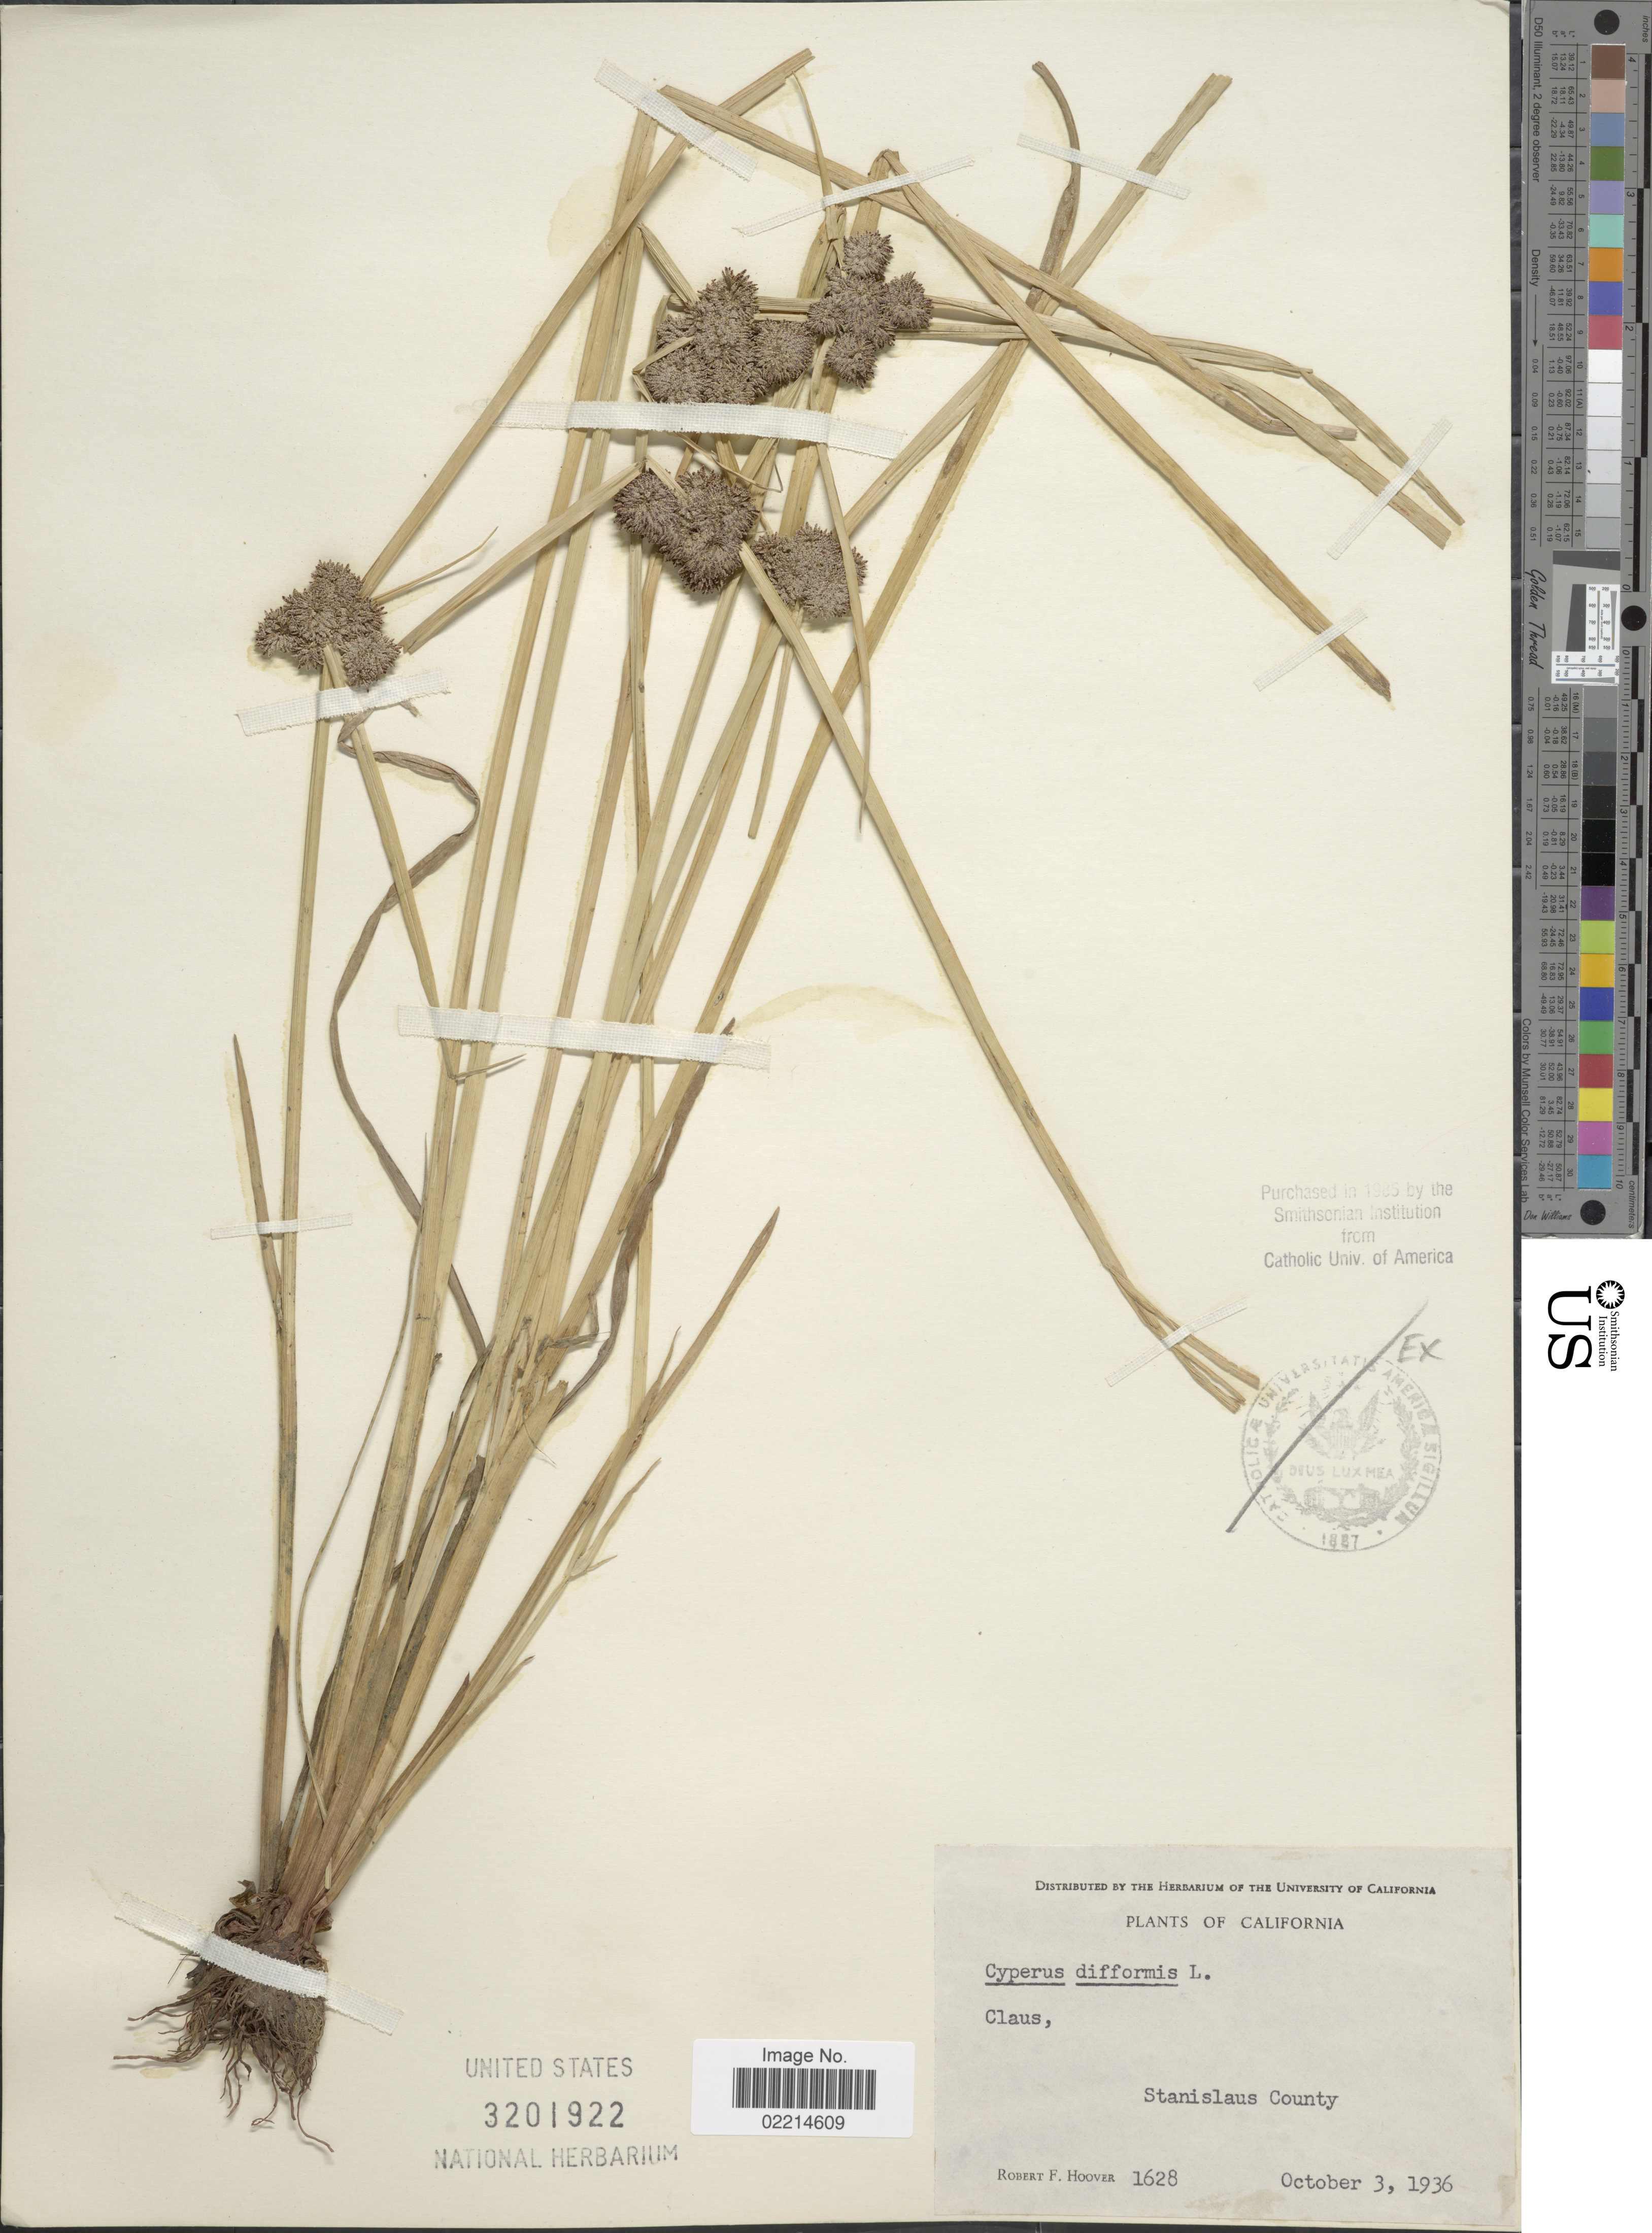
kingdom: Plantae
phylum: Tracheophyta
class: Liliopsida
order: Poales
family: Cyperaceae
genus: Cyperus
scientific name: Cyperus difformis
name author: L.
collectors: R. F. Hoover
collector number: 1628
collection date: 1936-10-03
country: United States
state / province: California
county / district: Stanislaus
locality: Claus, Stanislaus County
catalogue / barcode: US 3201922